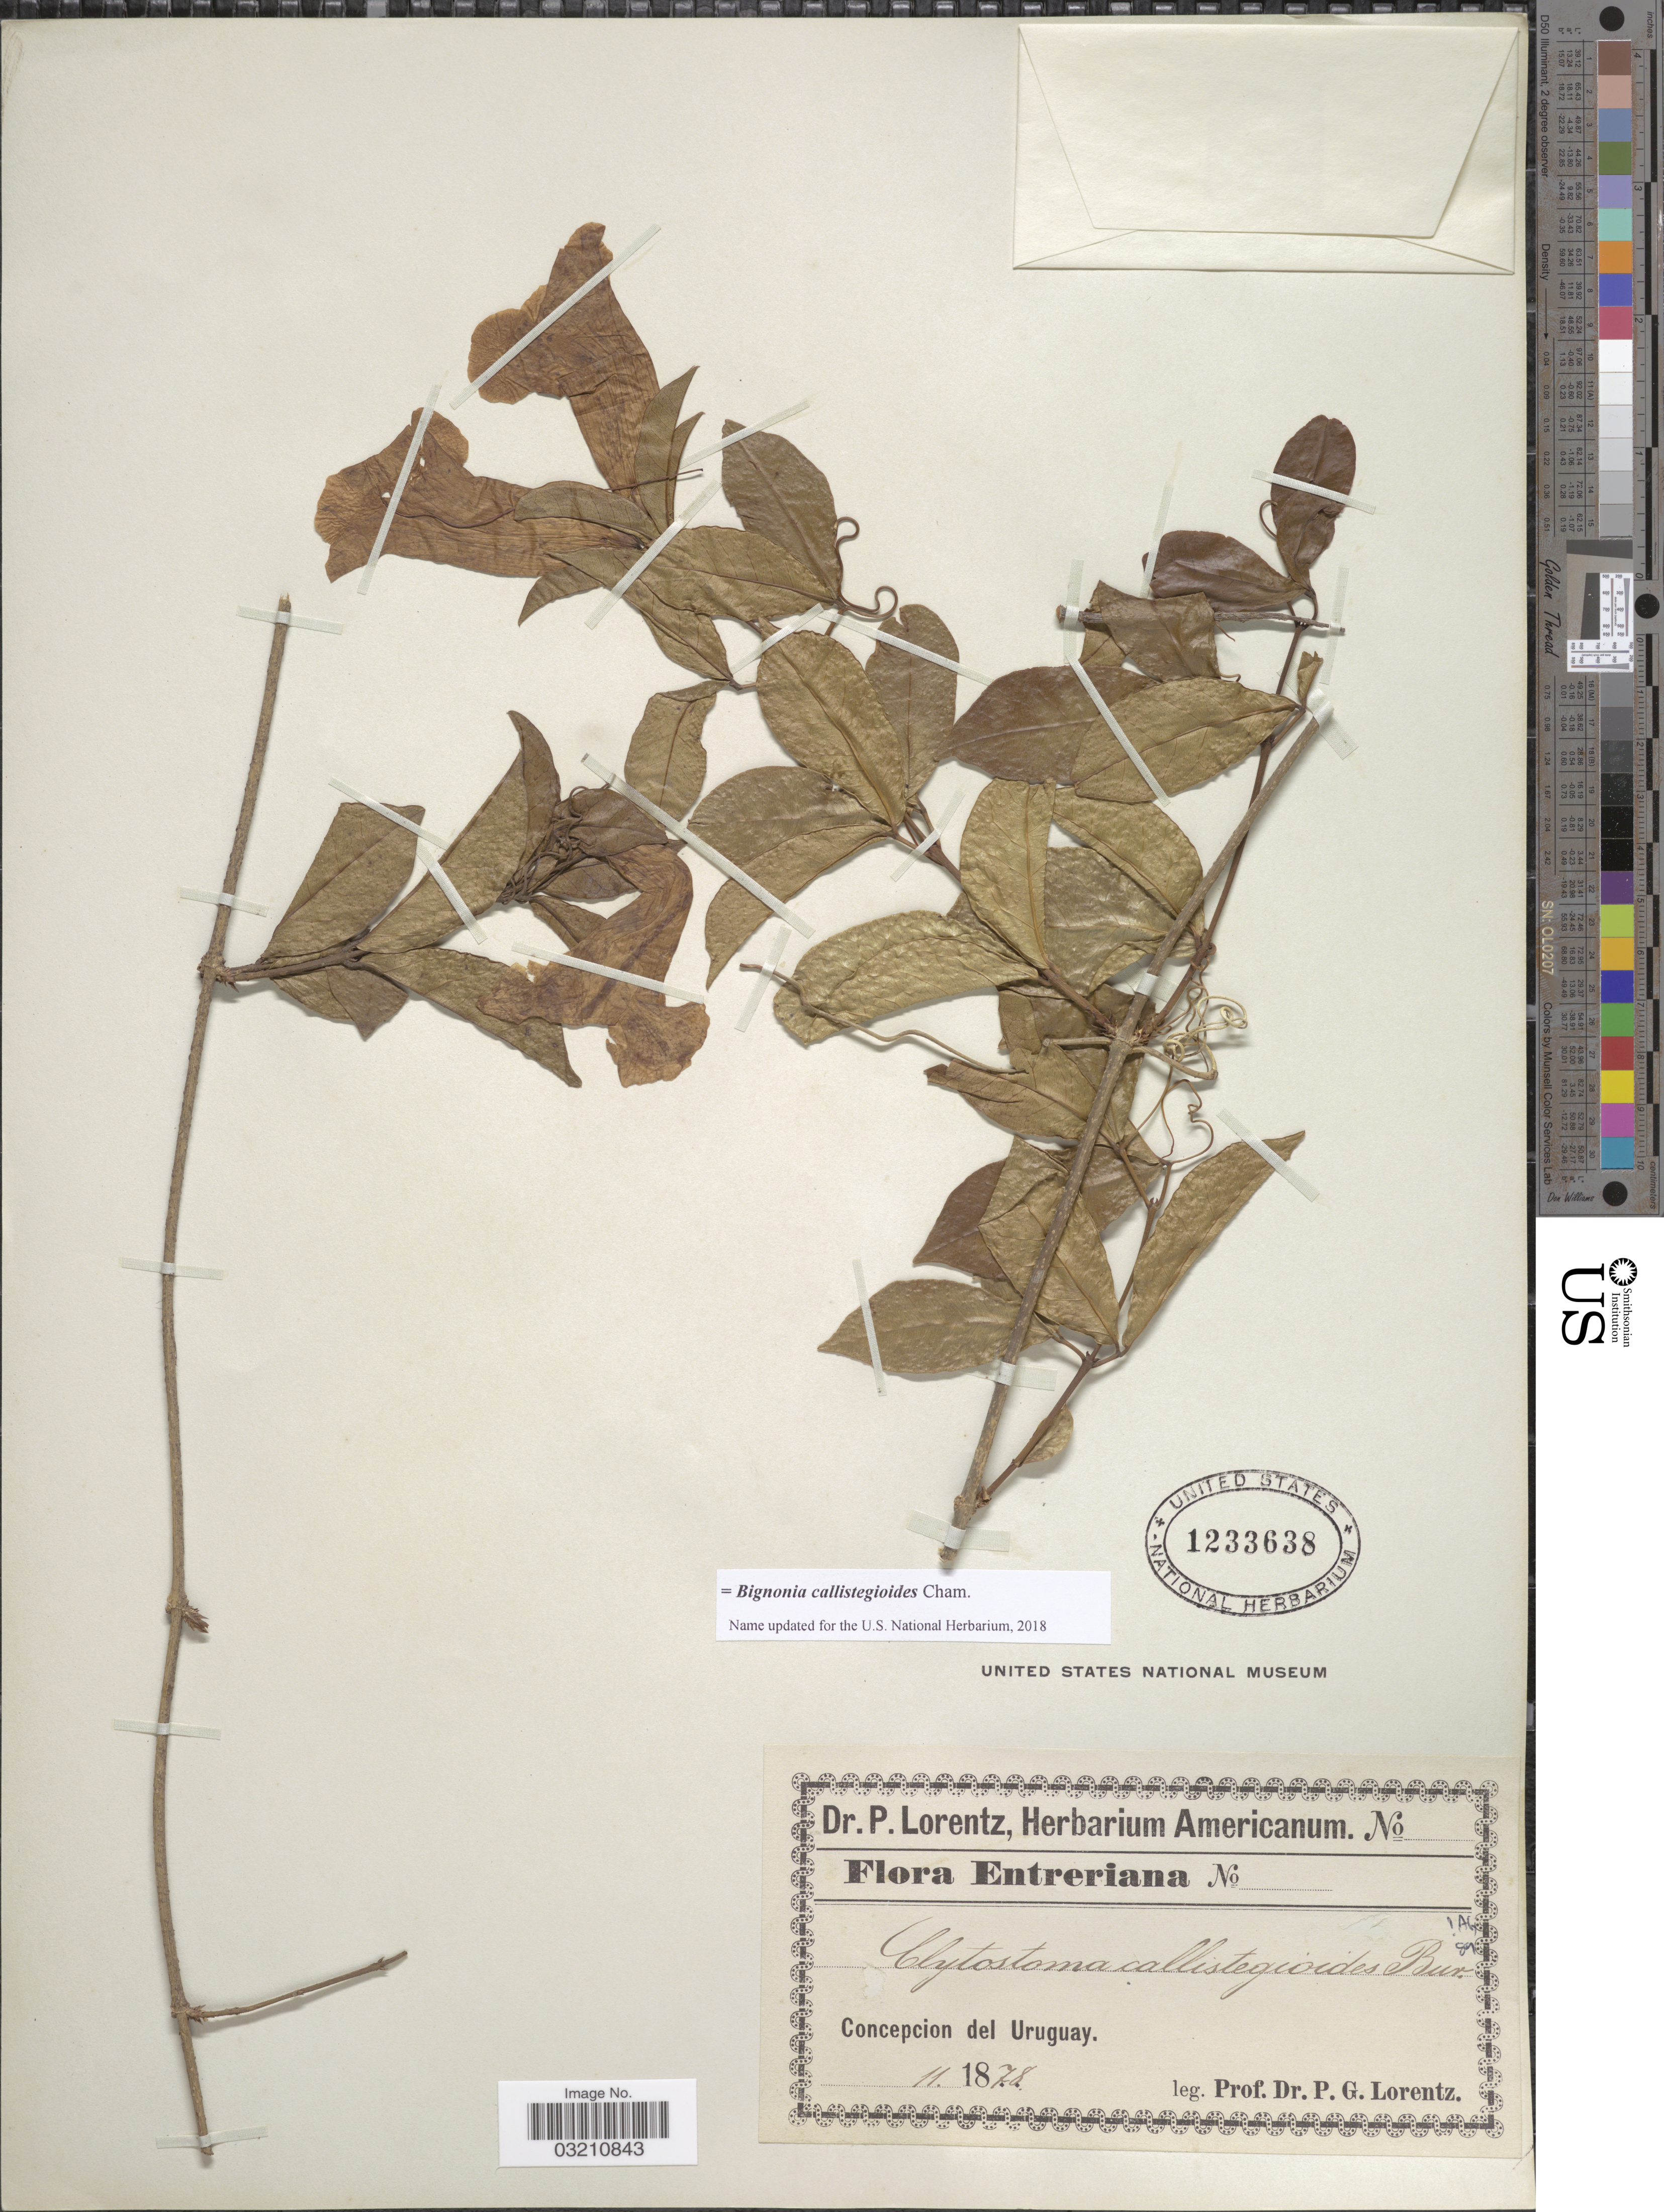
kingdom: Plantae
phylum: Tracheophyta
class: Magnoliopsida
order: Lamiales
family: Bignoniaceae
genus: Bignonia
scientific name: Bignonia callistegioides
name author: Cham.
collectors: P. G. Lorentz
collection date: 1878-11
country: Uruguay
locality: Concepcion del Uruguay.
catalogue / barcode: US 1233638